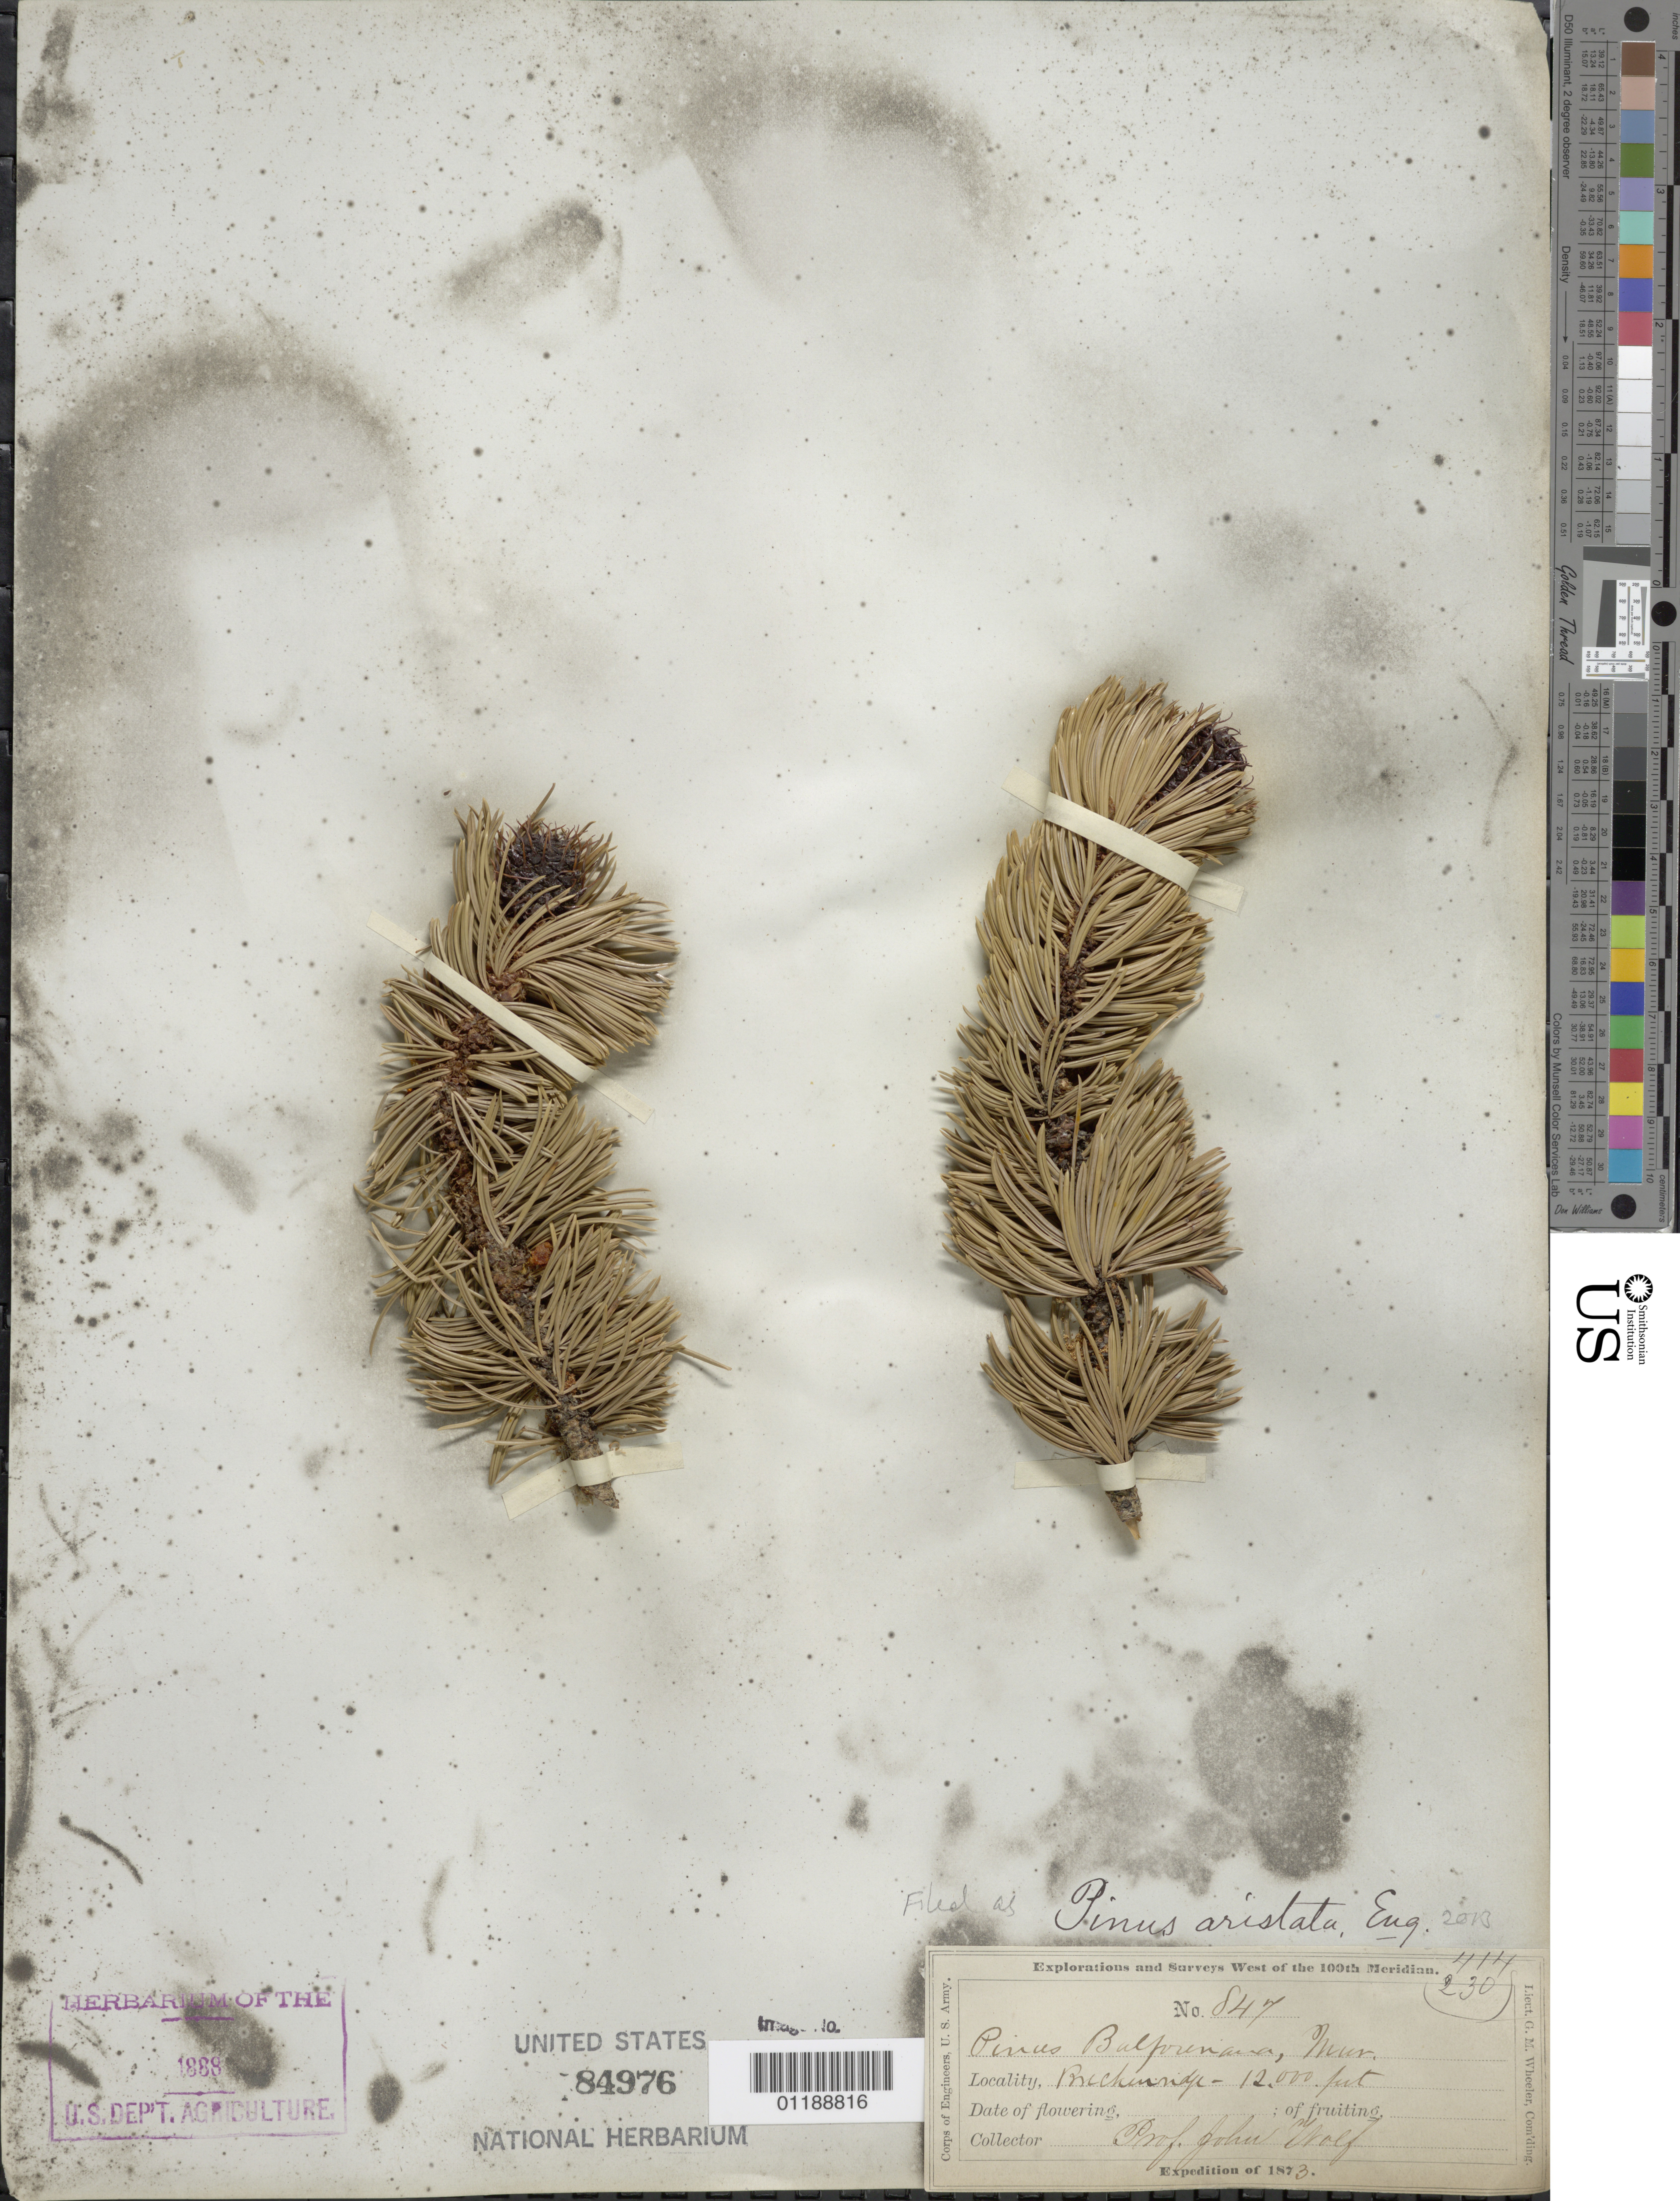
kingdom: Plantae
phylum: Tracheophyta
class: Pinopsida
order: Pinales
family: Pinaceae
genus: Pinus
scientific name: Pinus aristata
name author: Engelm.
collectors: J. Wolf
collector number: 847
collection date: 1873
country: United States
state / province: Colorado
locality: Breckenridge.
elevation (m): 3658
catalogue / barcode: US 84976